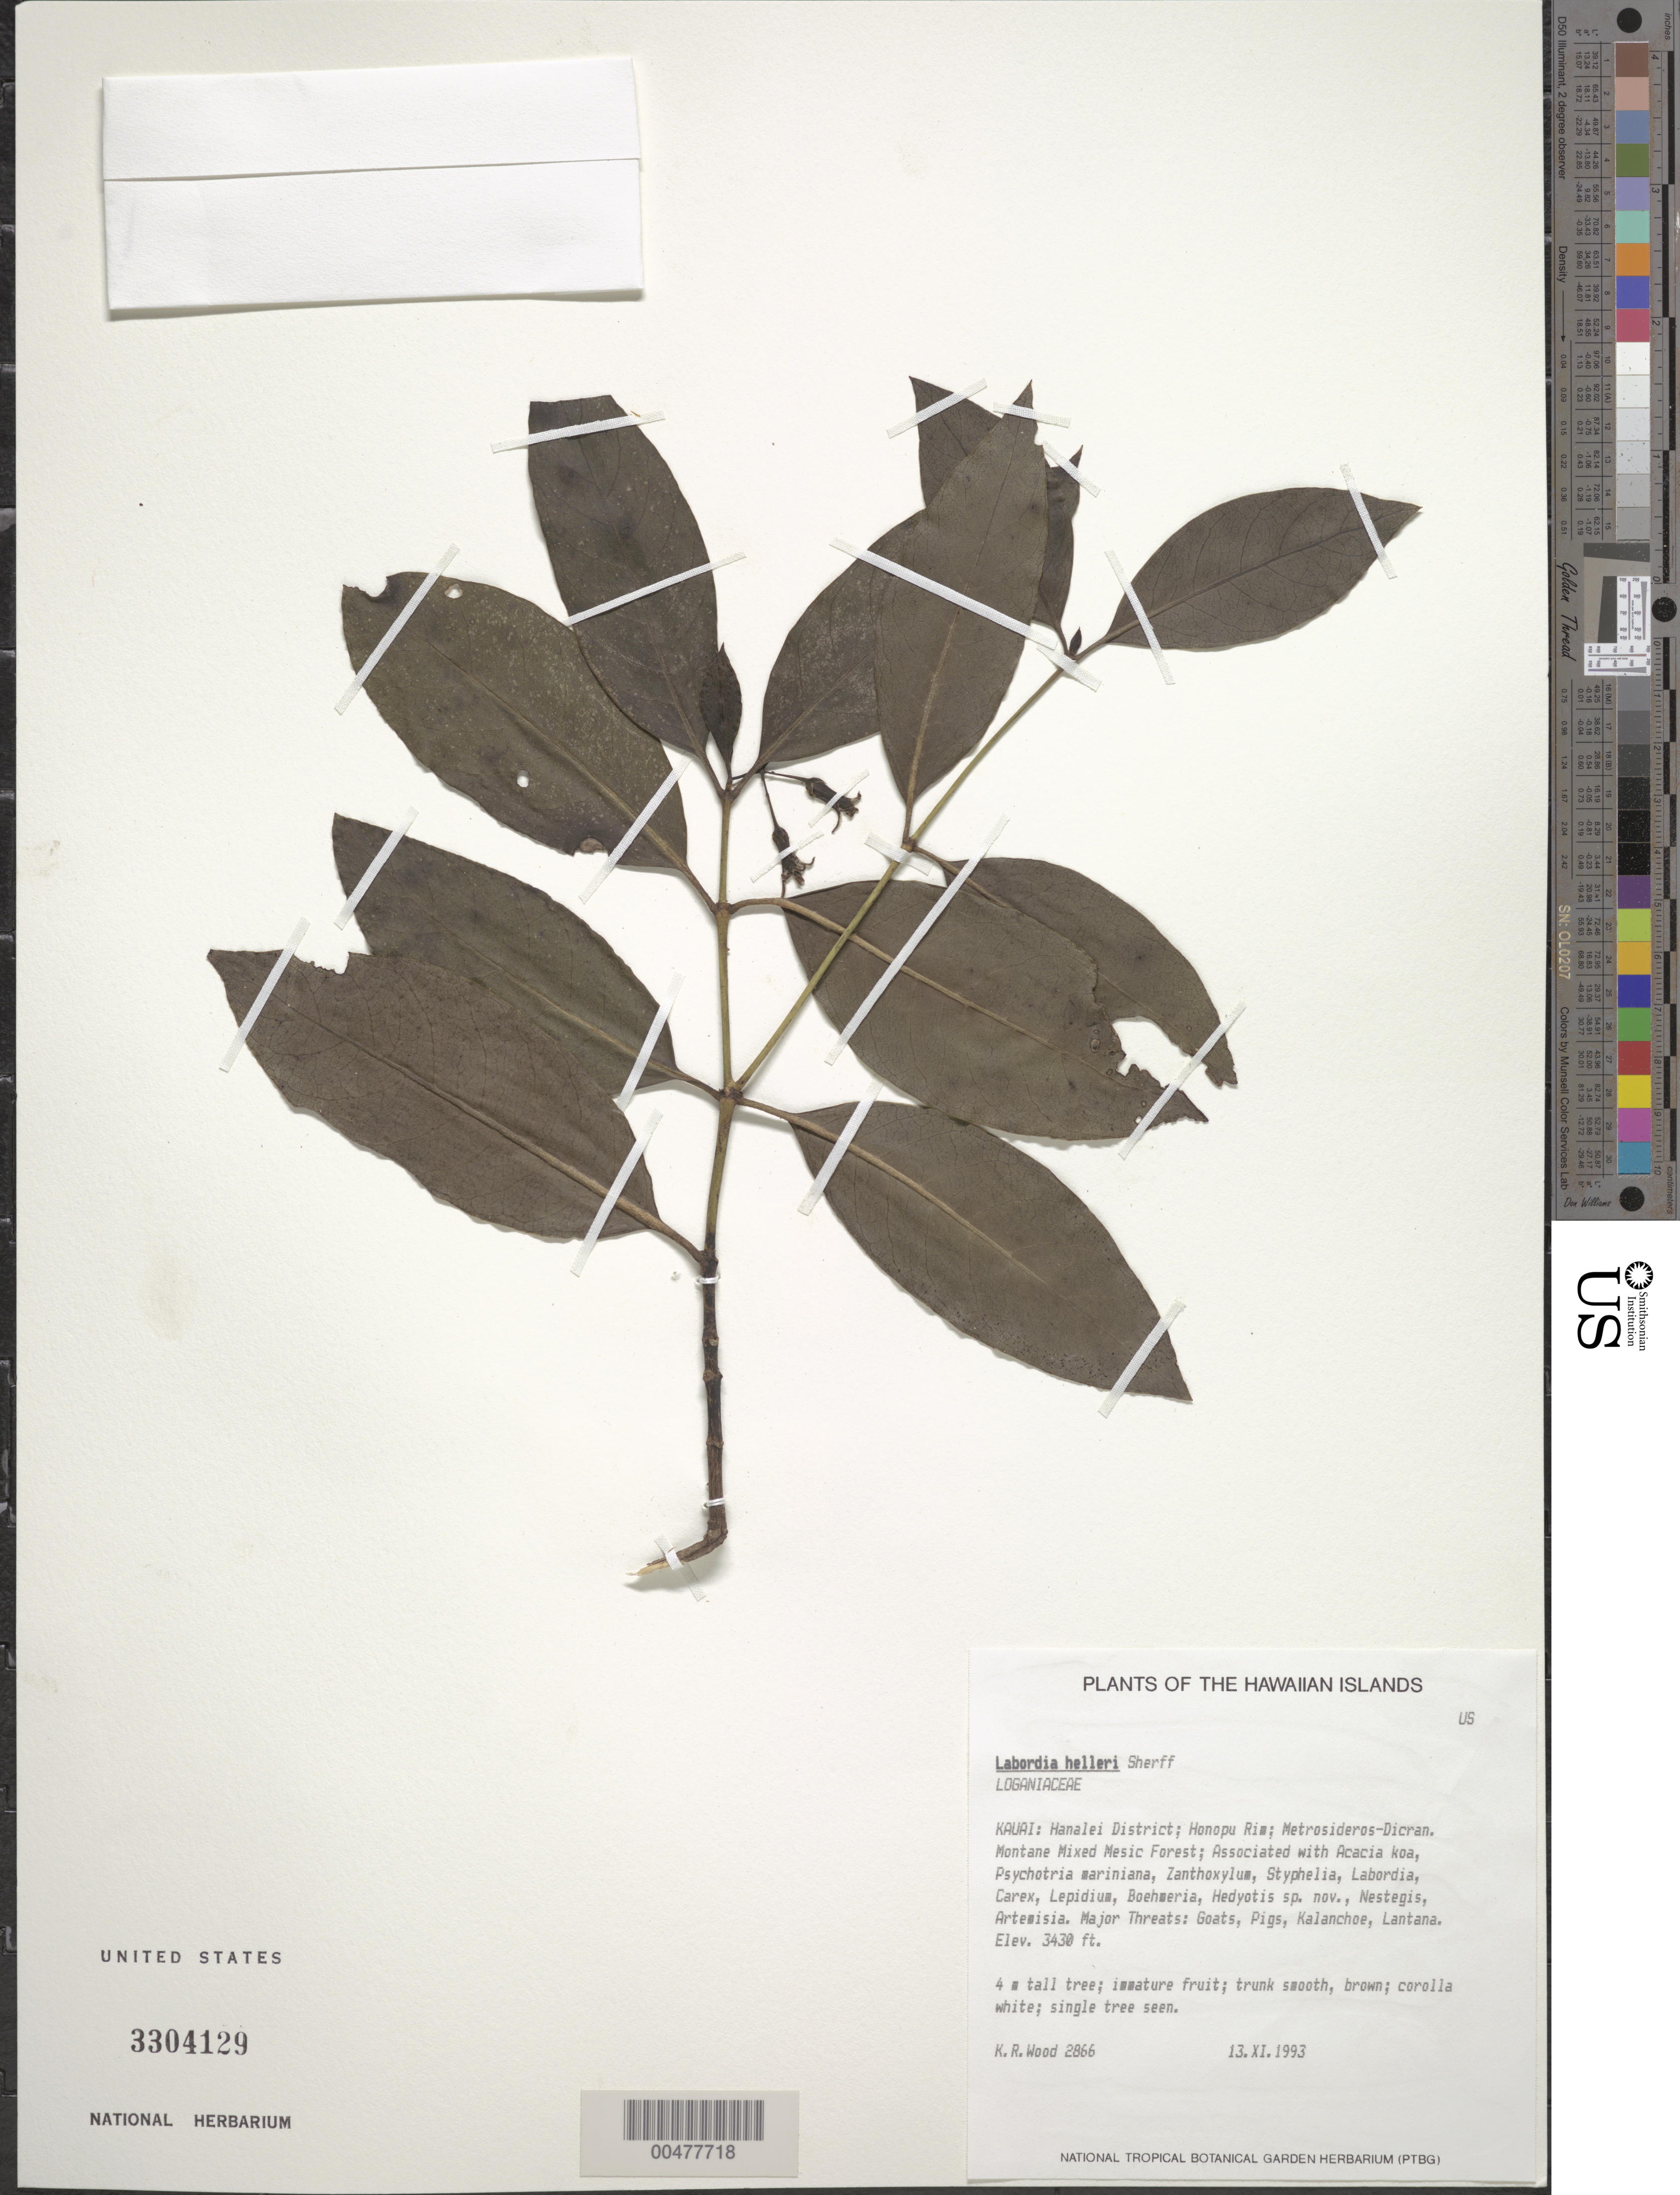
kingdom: Plantae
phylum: Tracheophyta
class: Magnoliopsida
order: Gentianales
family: Loganiaceae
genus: Geniostoma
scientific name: Geniostoma helleri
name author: (Sherff) Byng & Christenh.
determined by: Wagner, W. L., (BOT), Smithsonian Institution - National Museum of Natural History (UNITED STATES)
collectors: K. R. Wood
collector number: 2866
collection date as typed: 13 Nov 1993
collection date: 1993-11-13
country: United States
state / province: Hawaii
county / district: Kauai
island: Kaua'i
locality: Hanalei Dist., Honopu Rim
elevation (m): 1045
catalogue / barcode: US 3304129